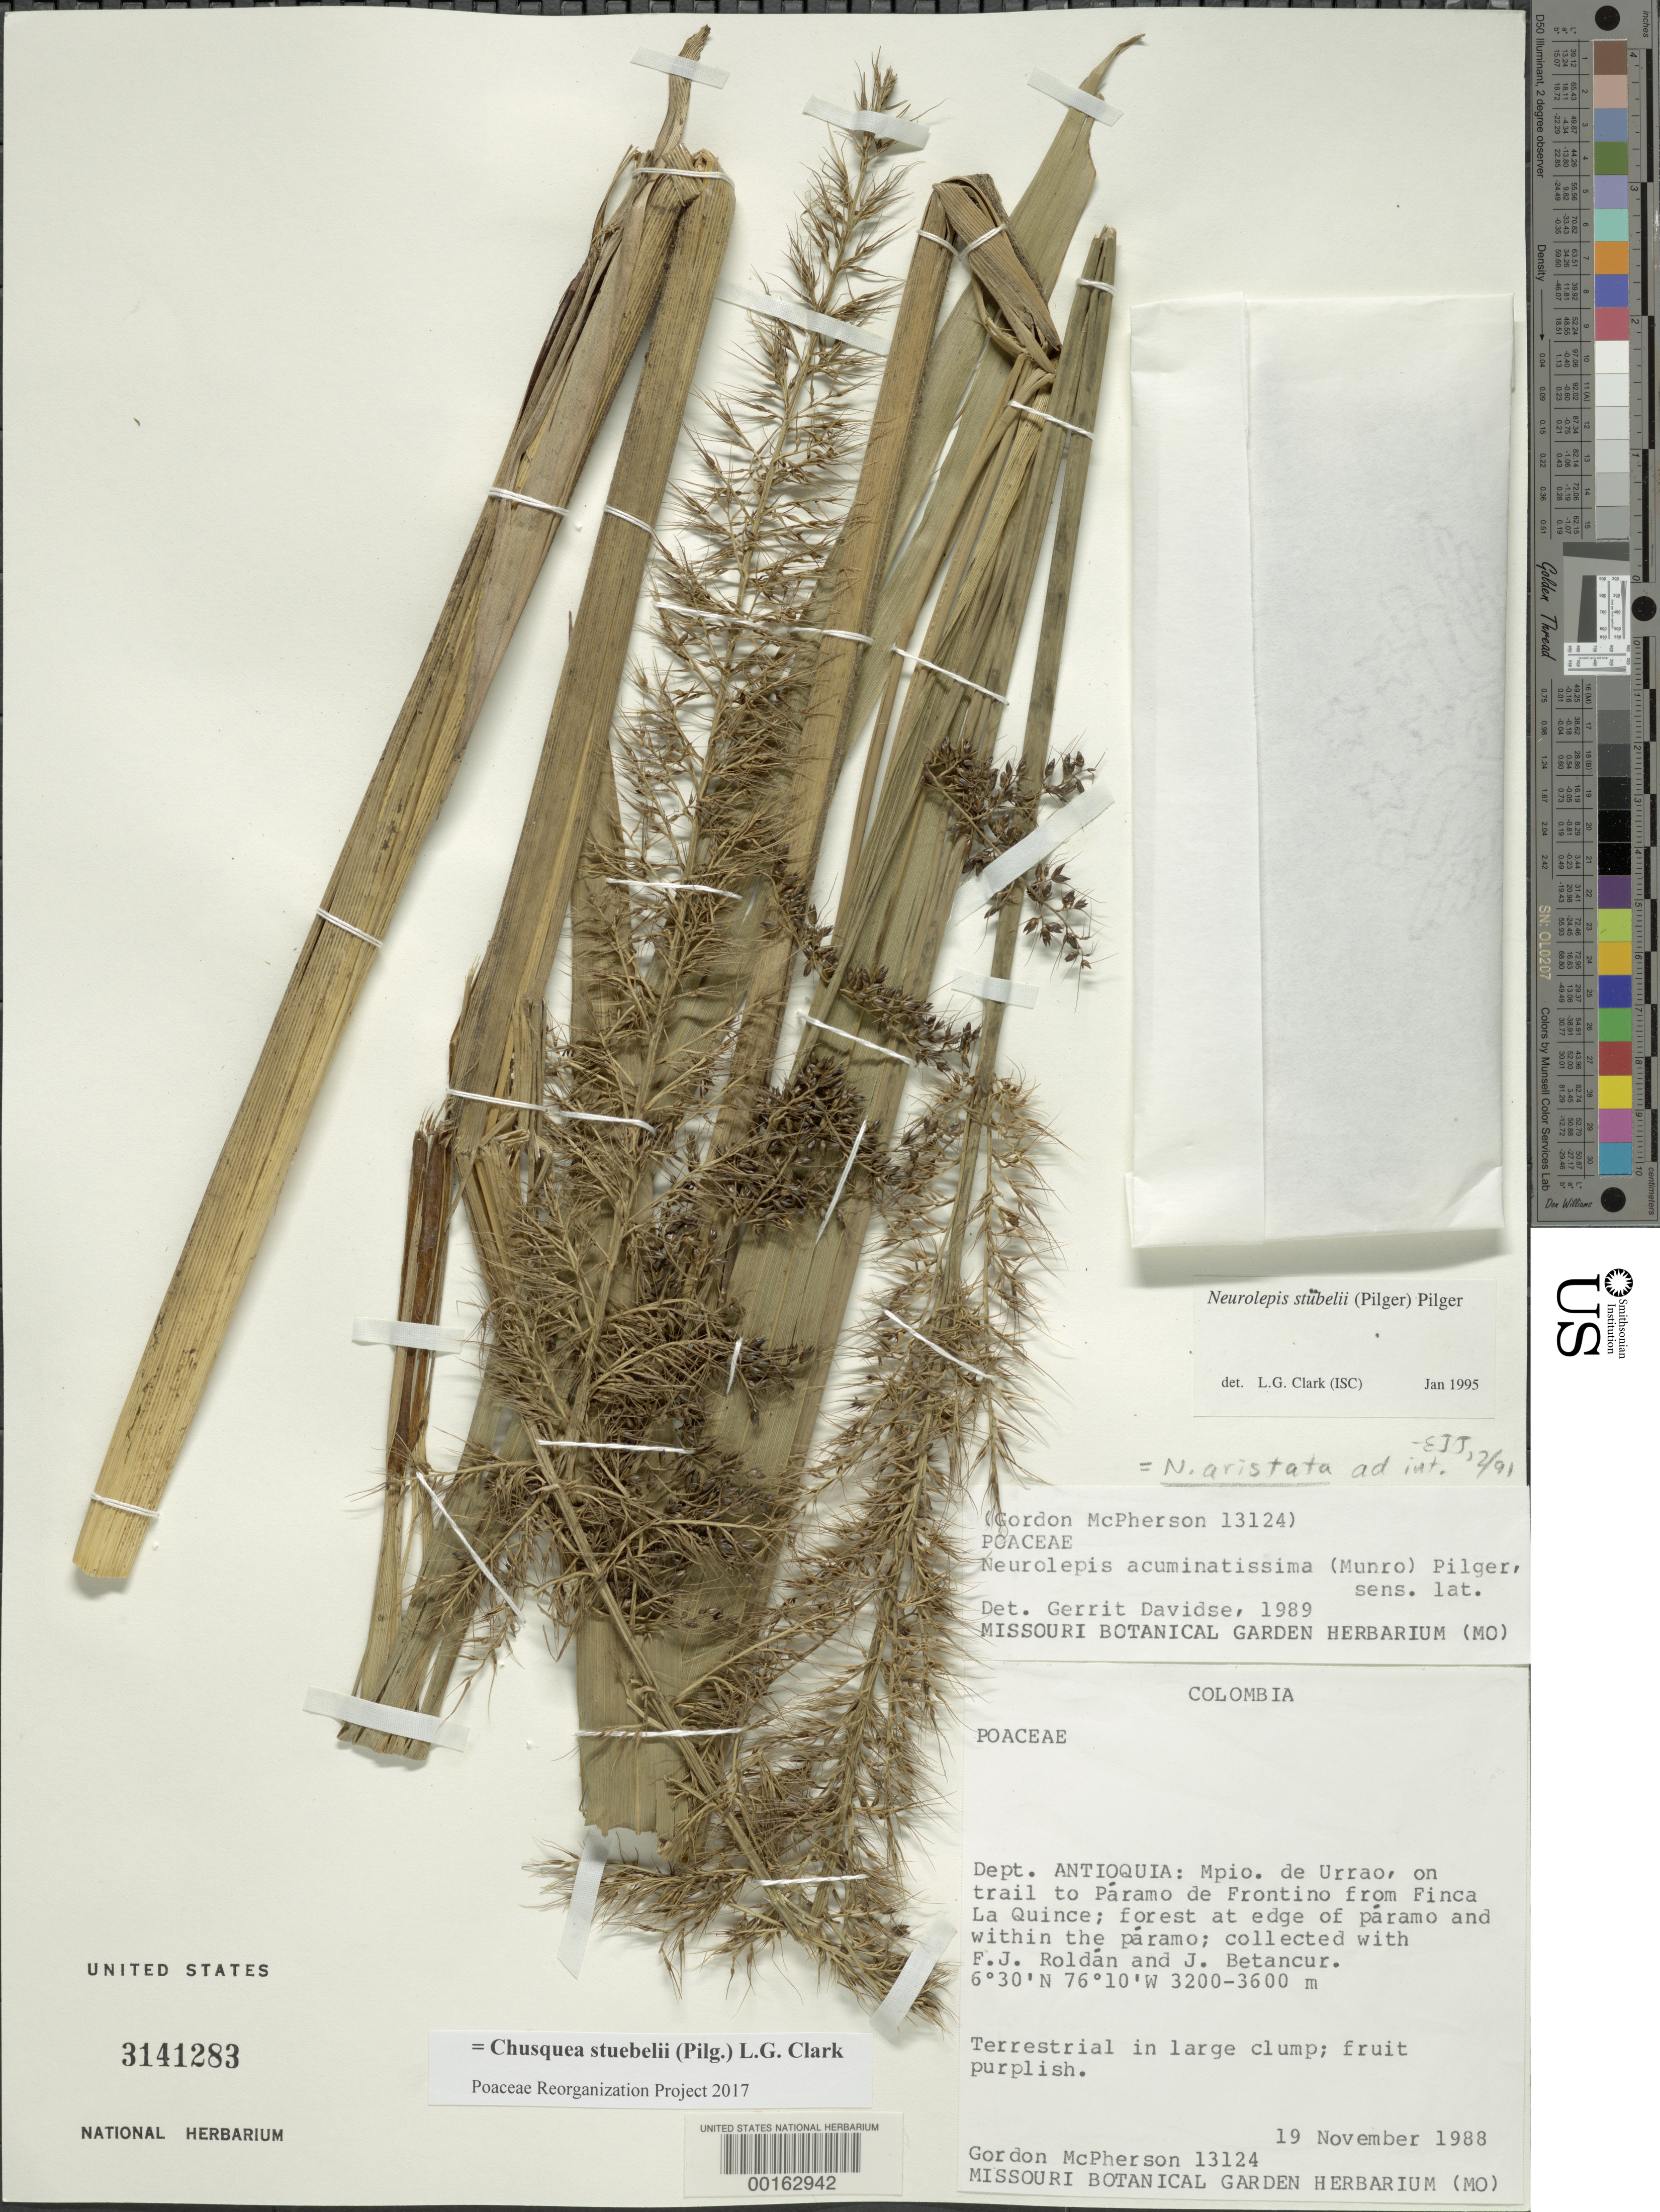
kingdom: Plantae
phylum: Tracheophyta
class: Liliopsida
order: Poales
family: Poaceae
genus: Chusquea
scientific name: Chusquea stuebelii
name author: (Pilg.) L.G. Clark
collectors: G. D. McPherson, F. J. Roldán & J. C. Betancur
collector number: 13124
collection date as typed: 19 Nov 1988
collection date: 1988-11-19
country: Colombia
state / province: Antioquia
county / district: Urrao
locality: On Trail to Paramo de Frontino from Finca la Quince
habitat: Forest at edge of paramo and with in the paramo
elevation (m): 3200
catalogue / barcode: US 3141283